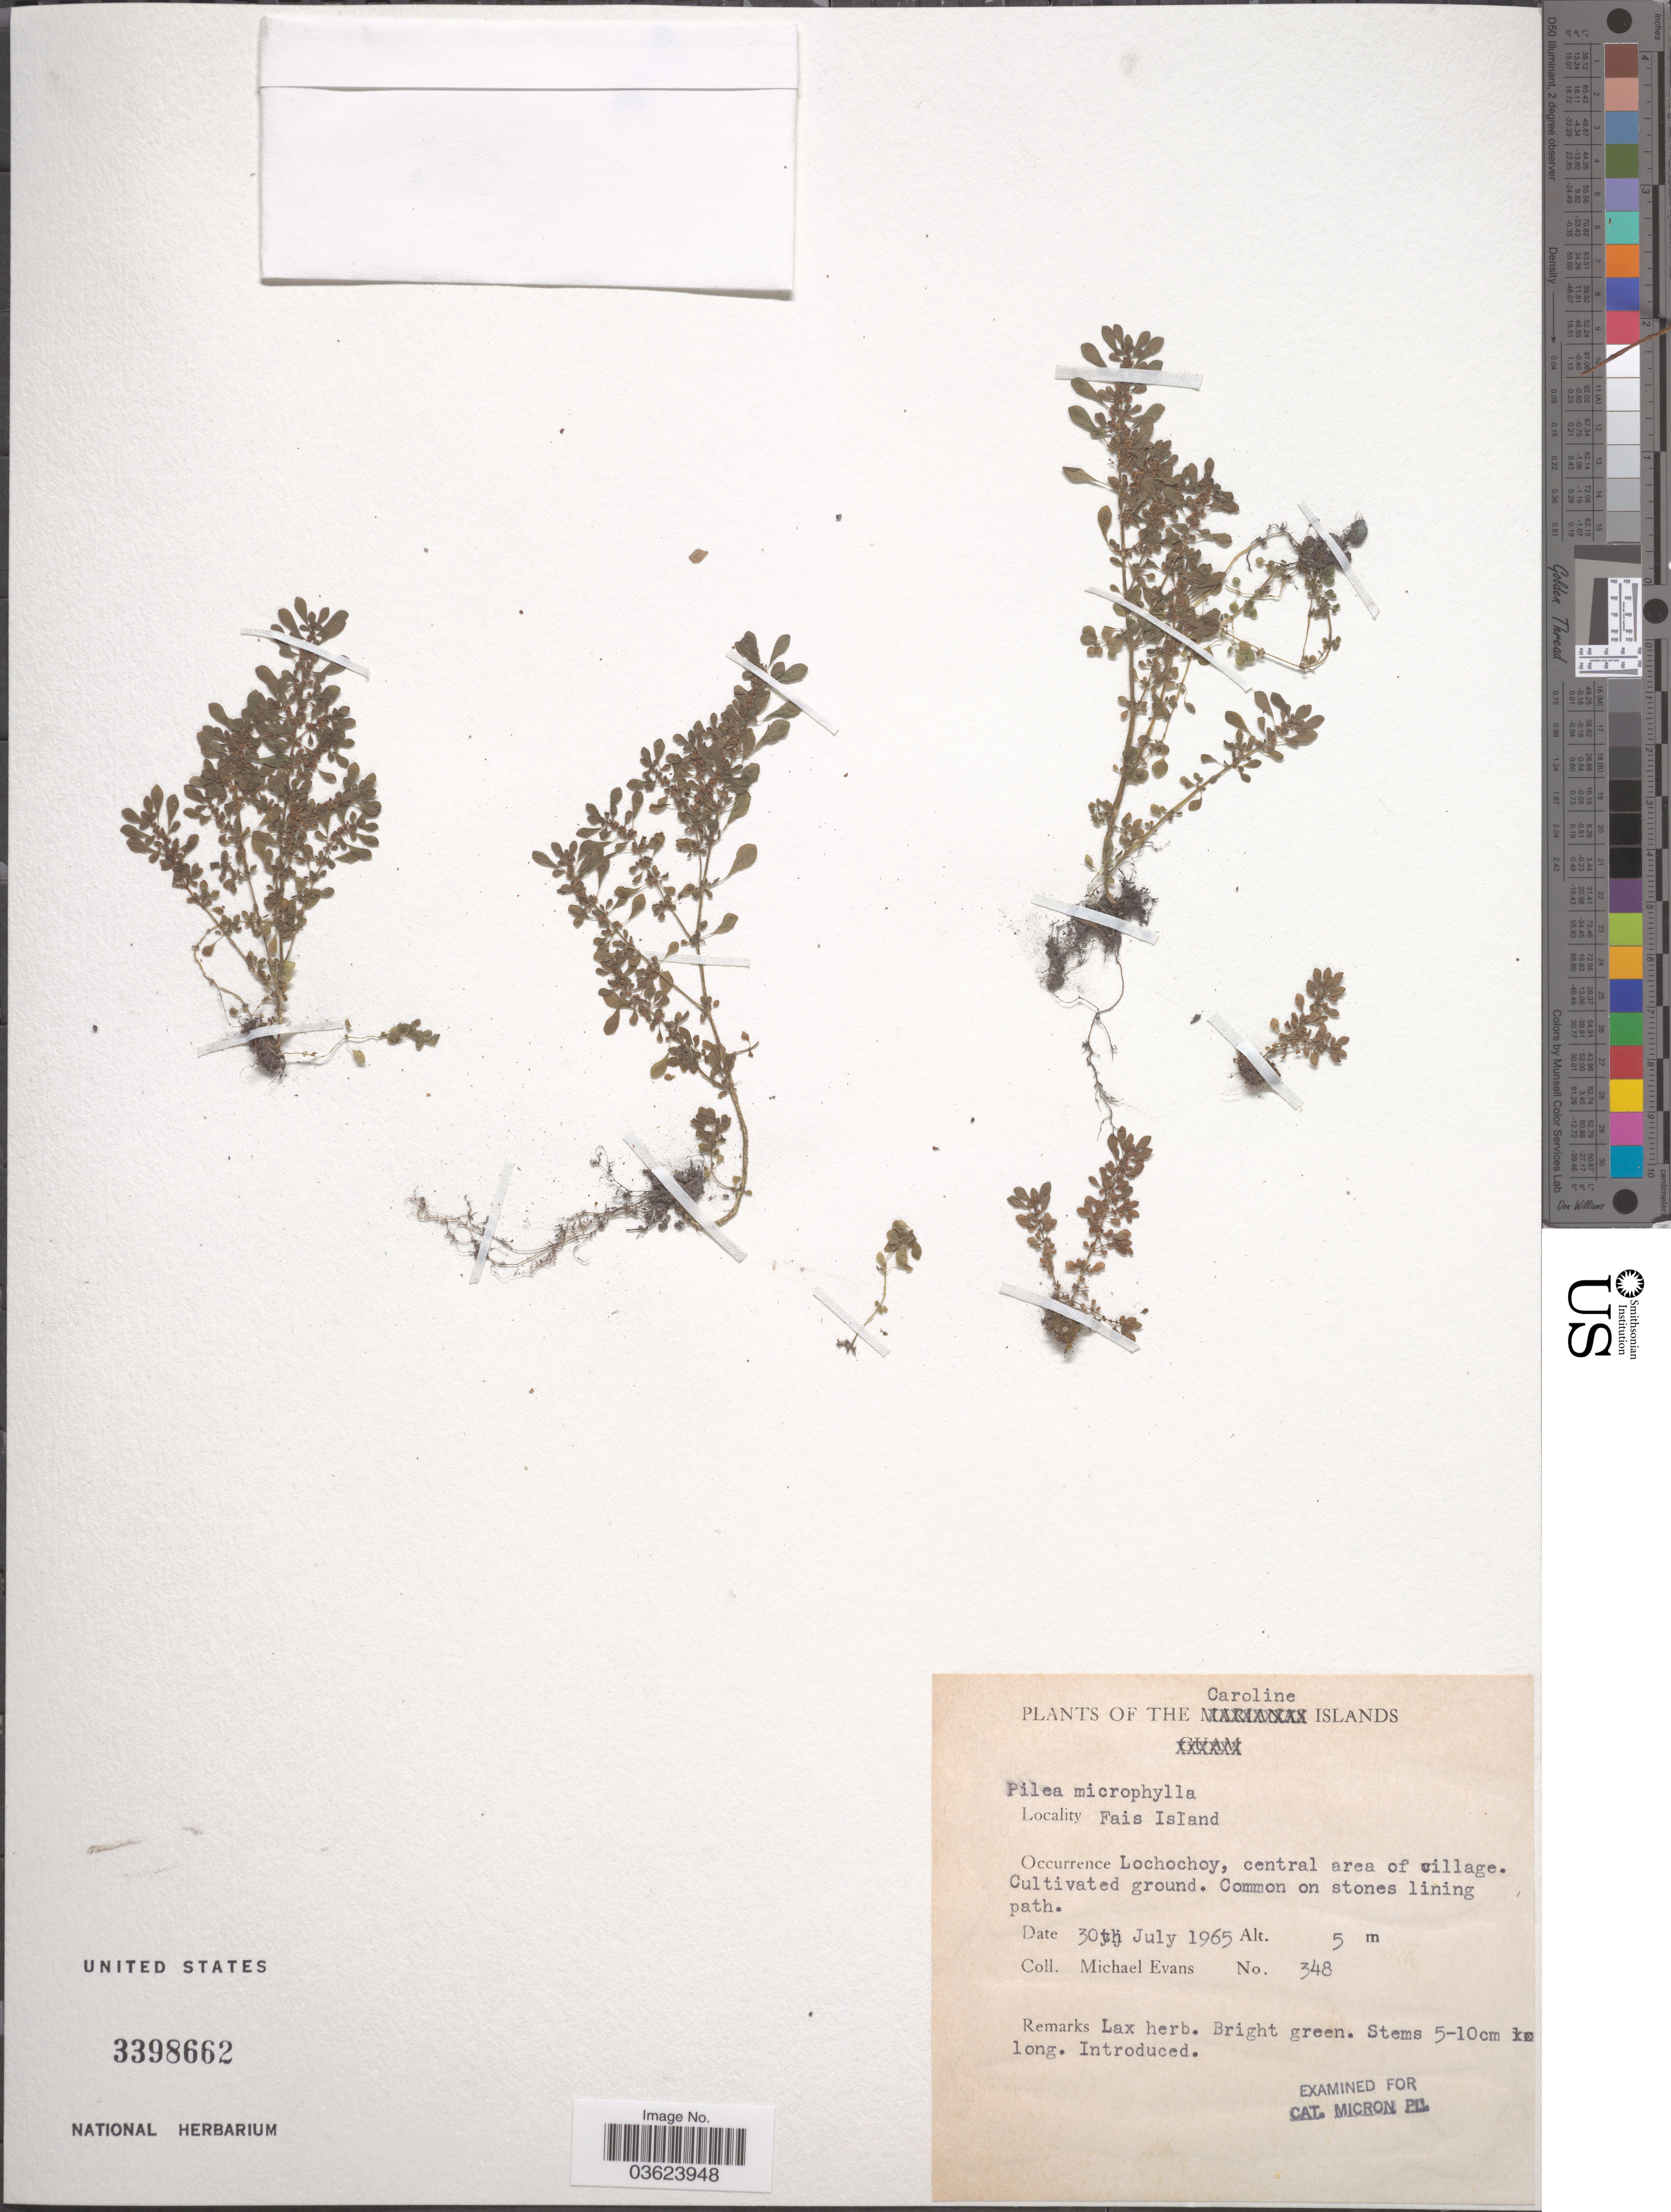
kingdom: Plantae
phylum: Tracheophyta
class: Magnoliopsida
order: Rosales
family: Urticaceae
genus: Pilea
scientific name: Pilea microphylla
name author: (L.) Liebm.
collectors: M. Evans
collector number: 348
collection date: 1965-07-30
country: Micronesia, Federated States of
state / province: Yap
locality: The Caroline Islands. Fais Island. Lochochoy, central area of village.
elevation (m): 5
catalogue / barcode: US 3398662